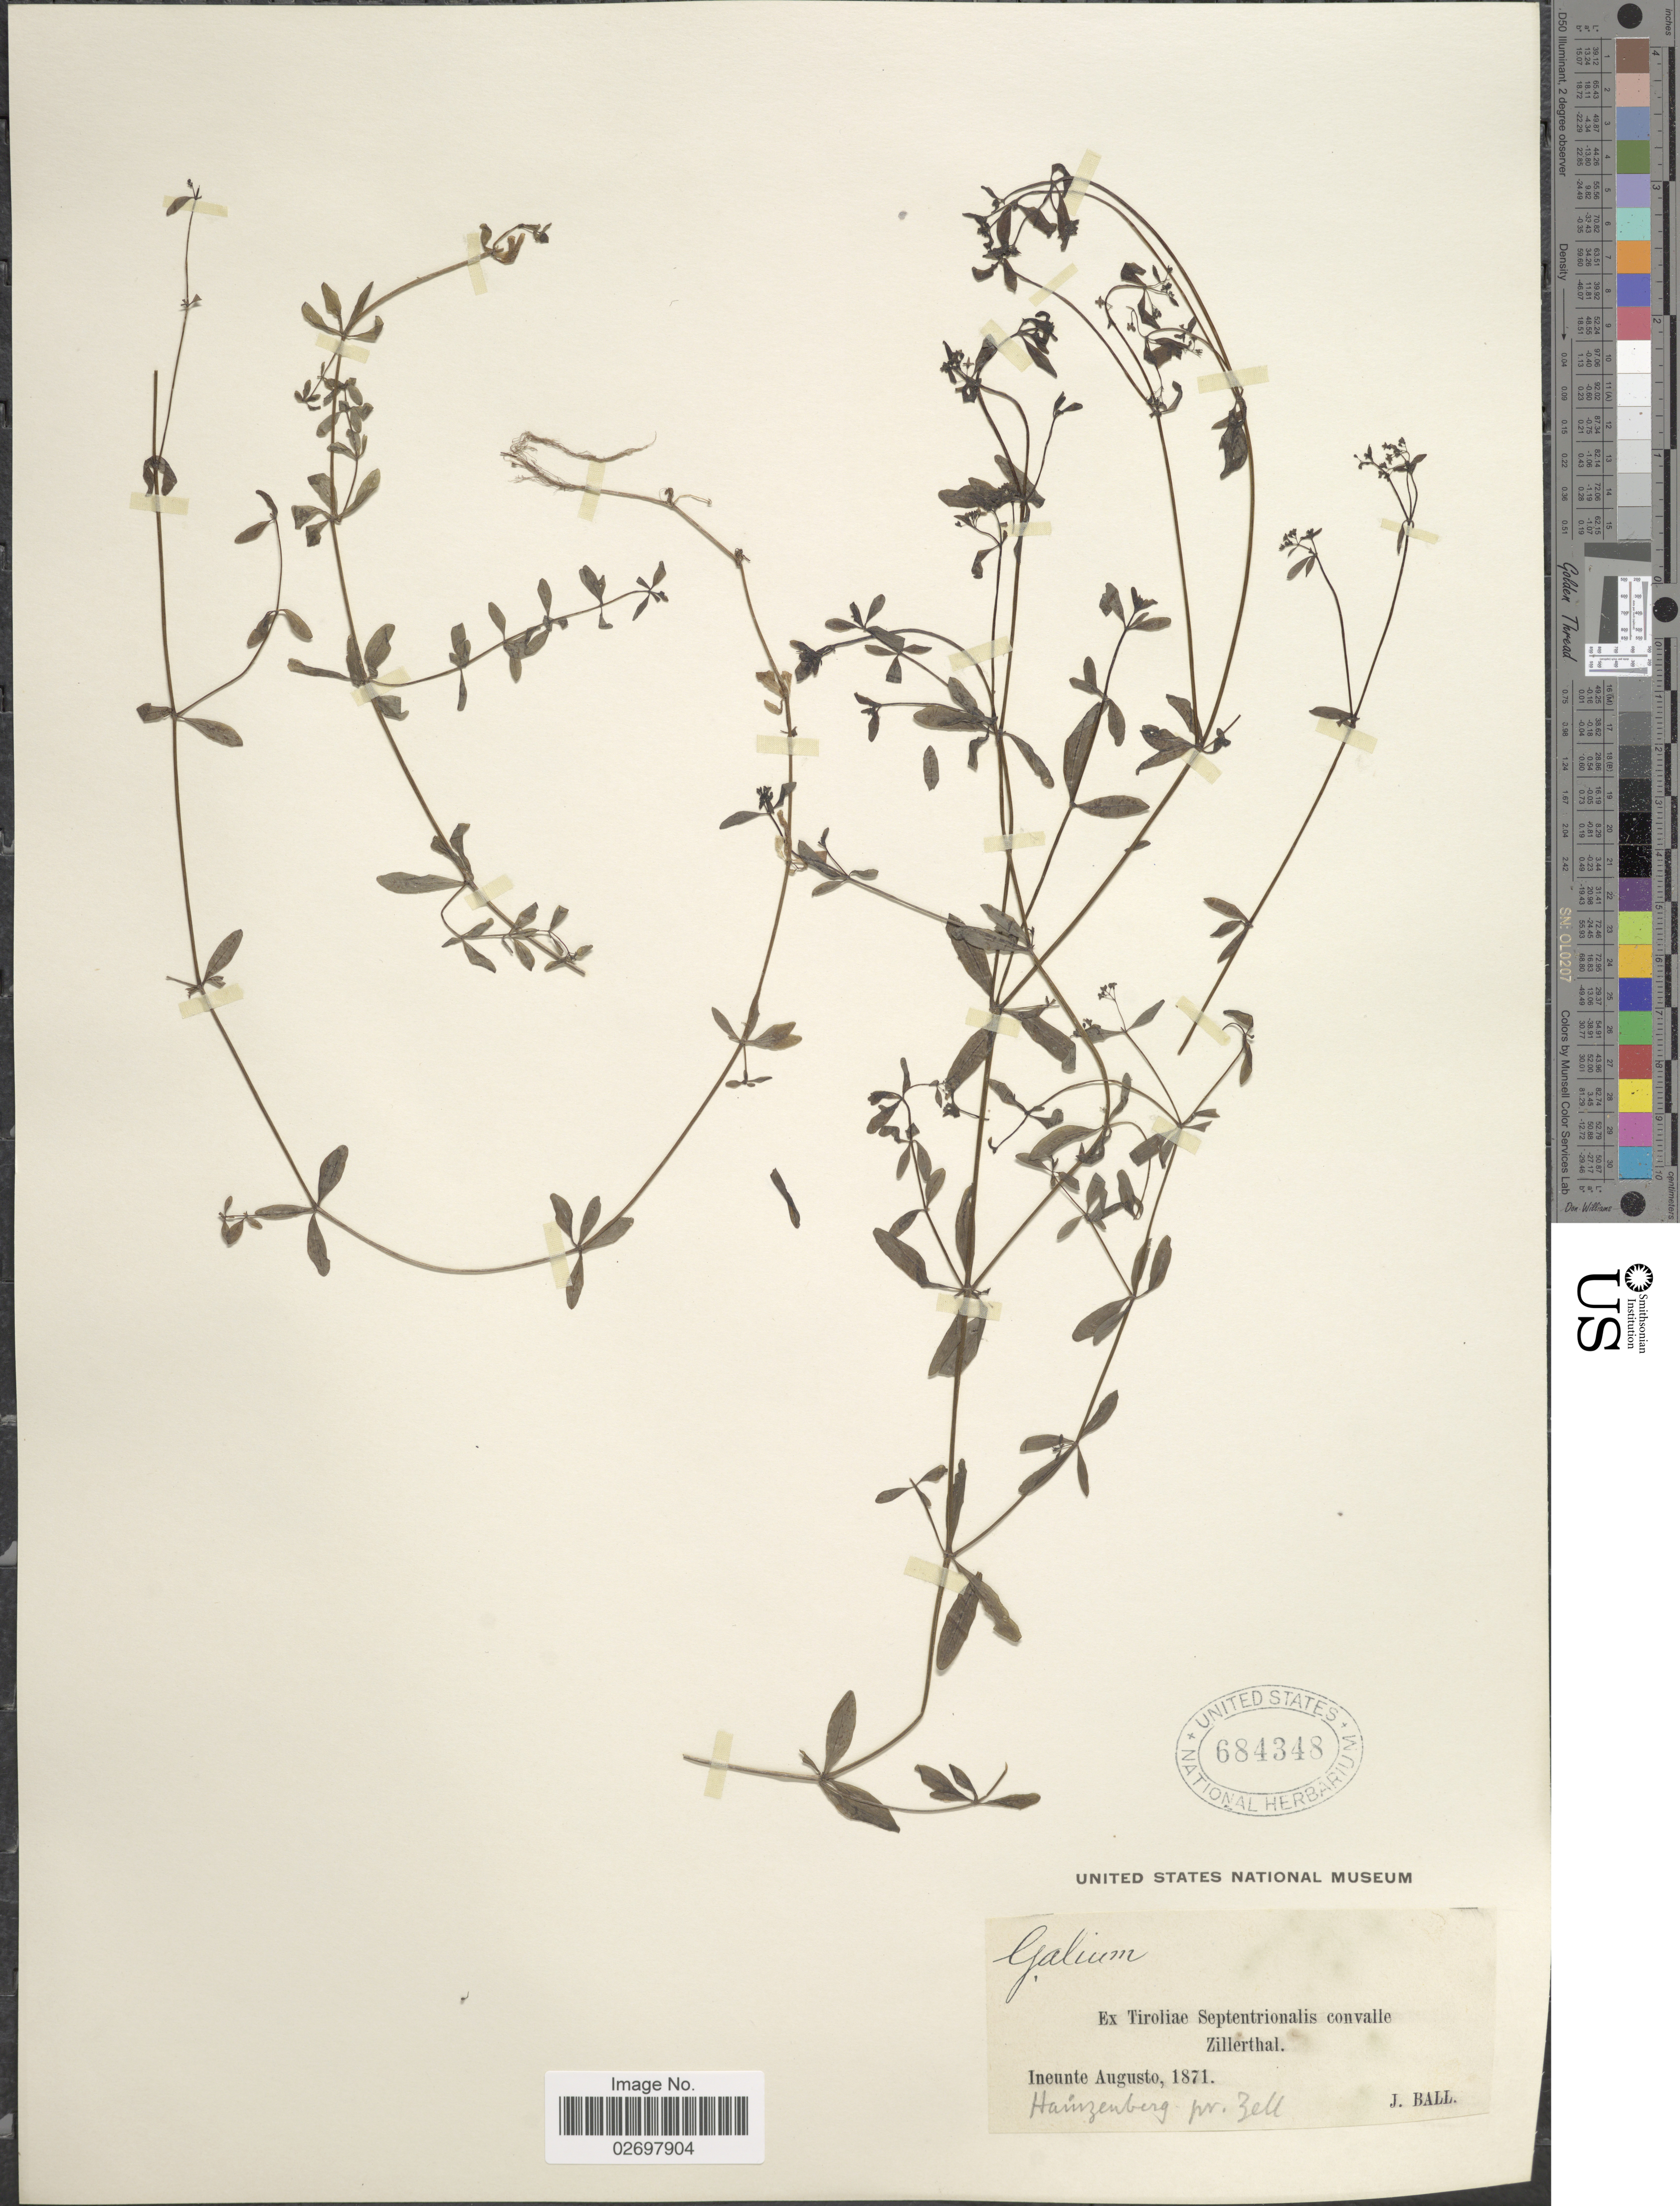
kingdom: Plantae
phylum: Tracheophyta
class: Magnoliopsida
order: Gentianales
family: Rubiaceae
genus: Galium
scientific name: Galium sp.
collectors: J. Ball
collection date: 1871-08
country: Austria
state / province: Tirol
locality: Ex Tiroliae Septentrionalis convalle Zillerthal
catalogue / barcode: US 684348